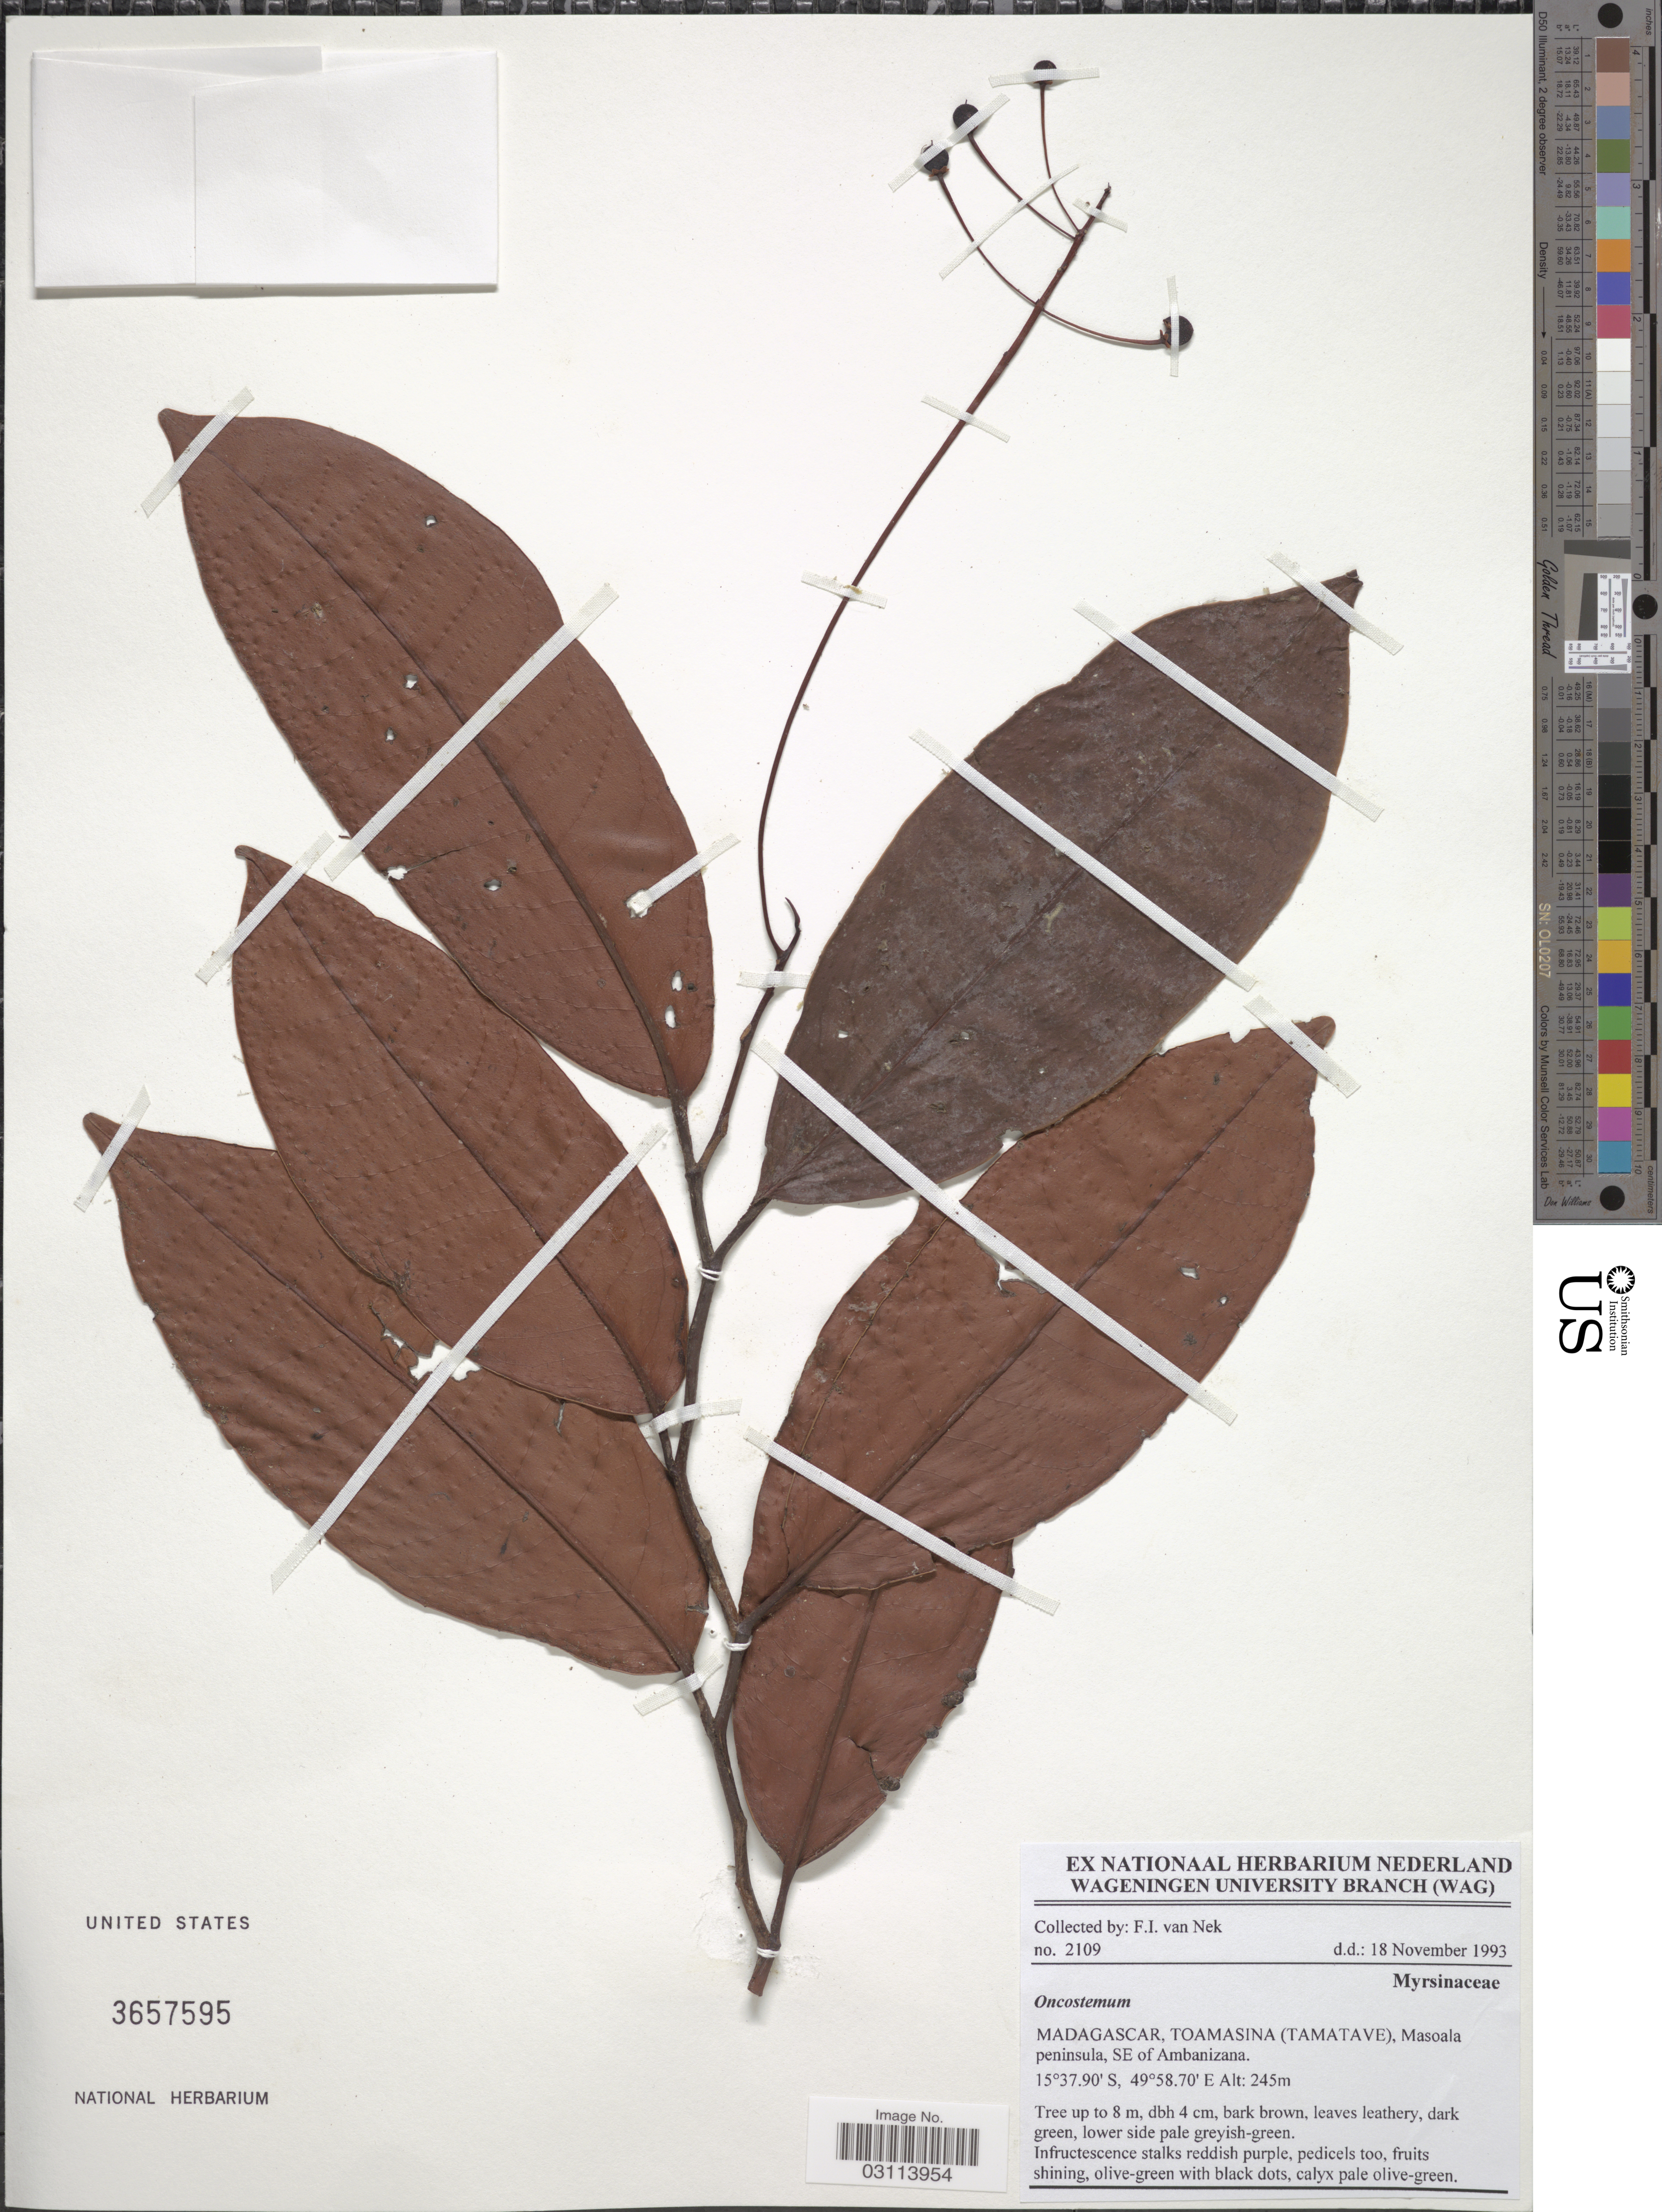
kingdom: Plantae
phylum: Tracheophyta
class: Magnoliopsida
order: Ericales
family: Primulaceae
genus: Oncostemon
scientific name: Oncostemon sp.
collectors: F. van Nek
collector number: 2109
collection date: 1993-11-18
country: Madagascar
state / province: Analanjirofo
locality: (Tamatave), Masoala peninsula, S of Ambanizana.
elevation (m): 245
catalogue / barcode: US 3657595